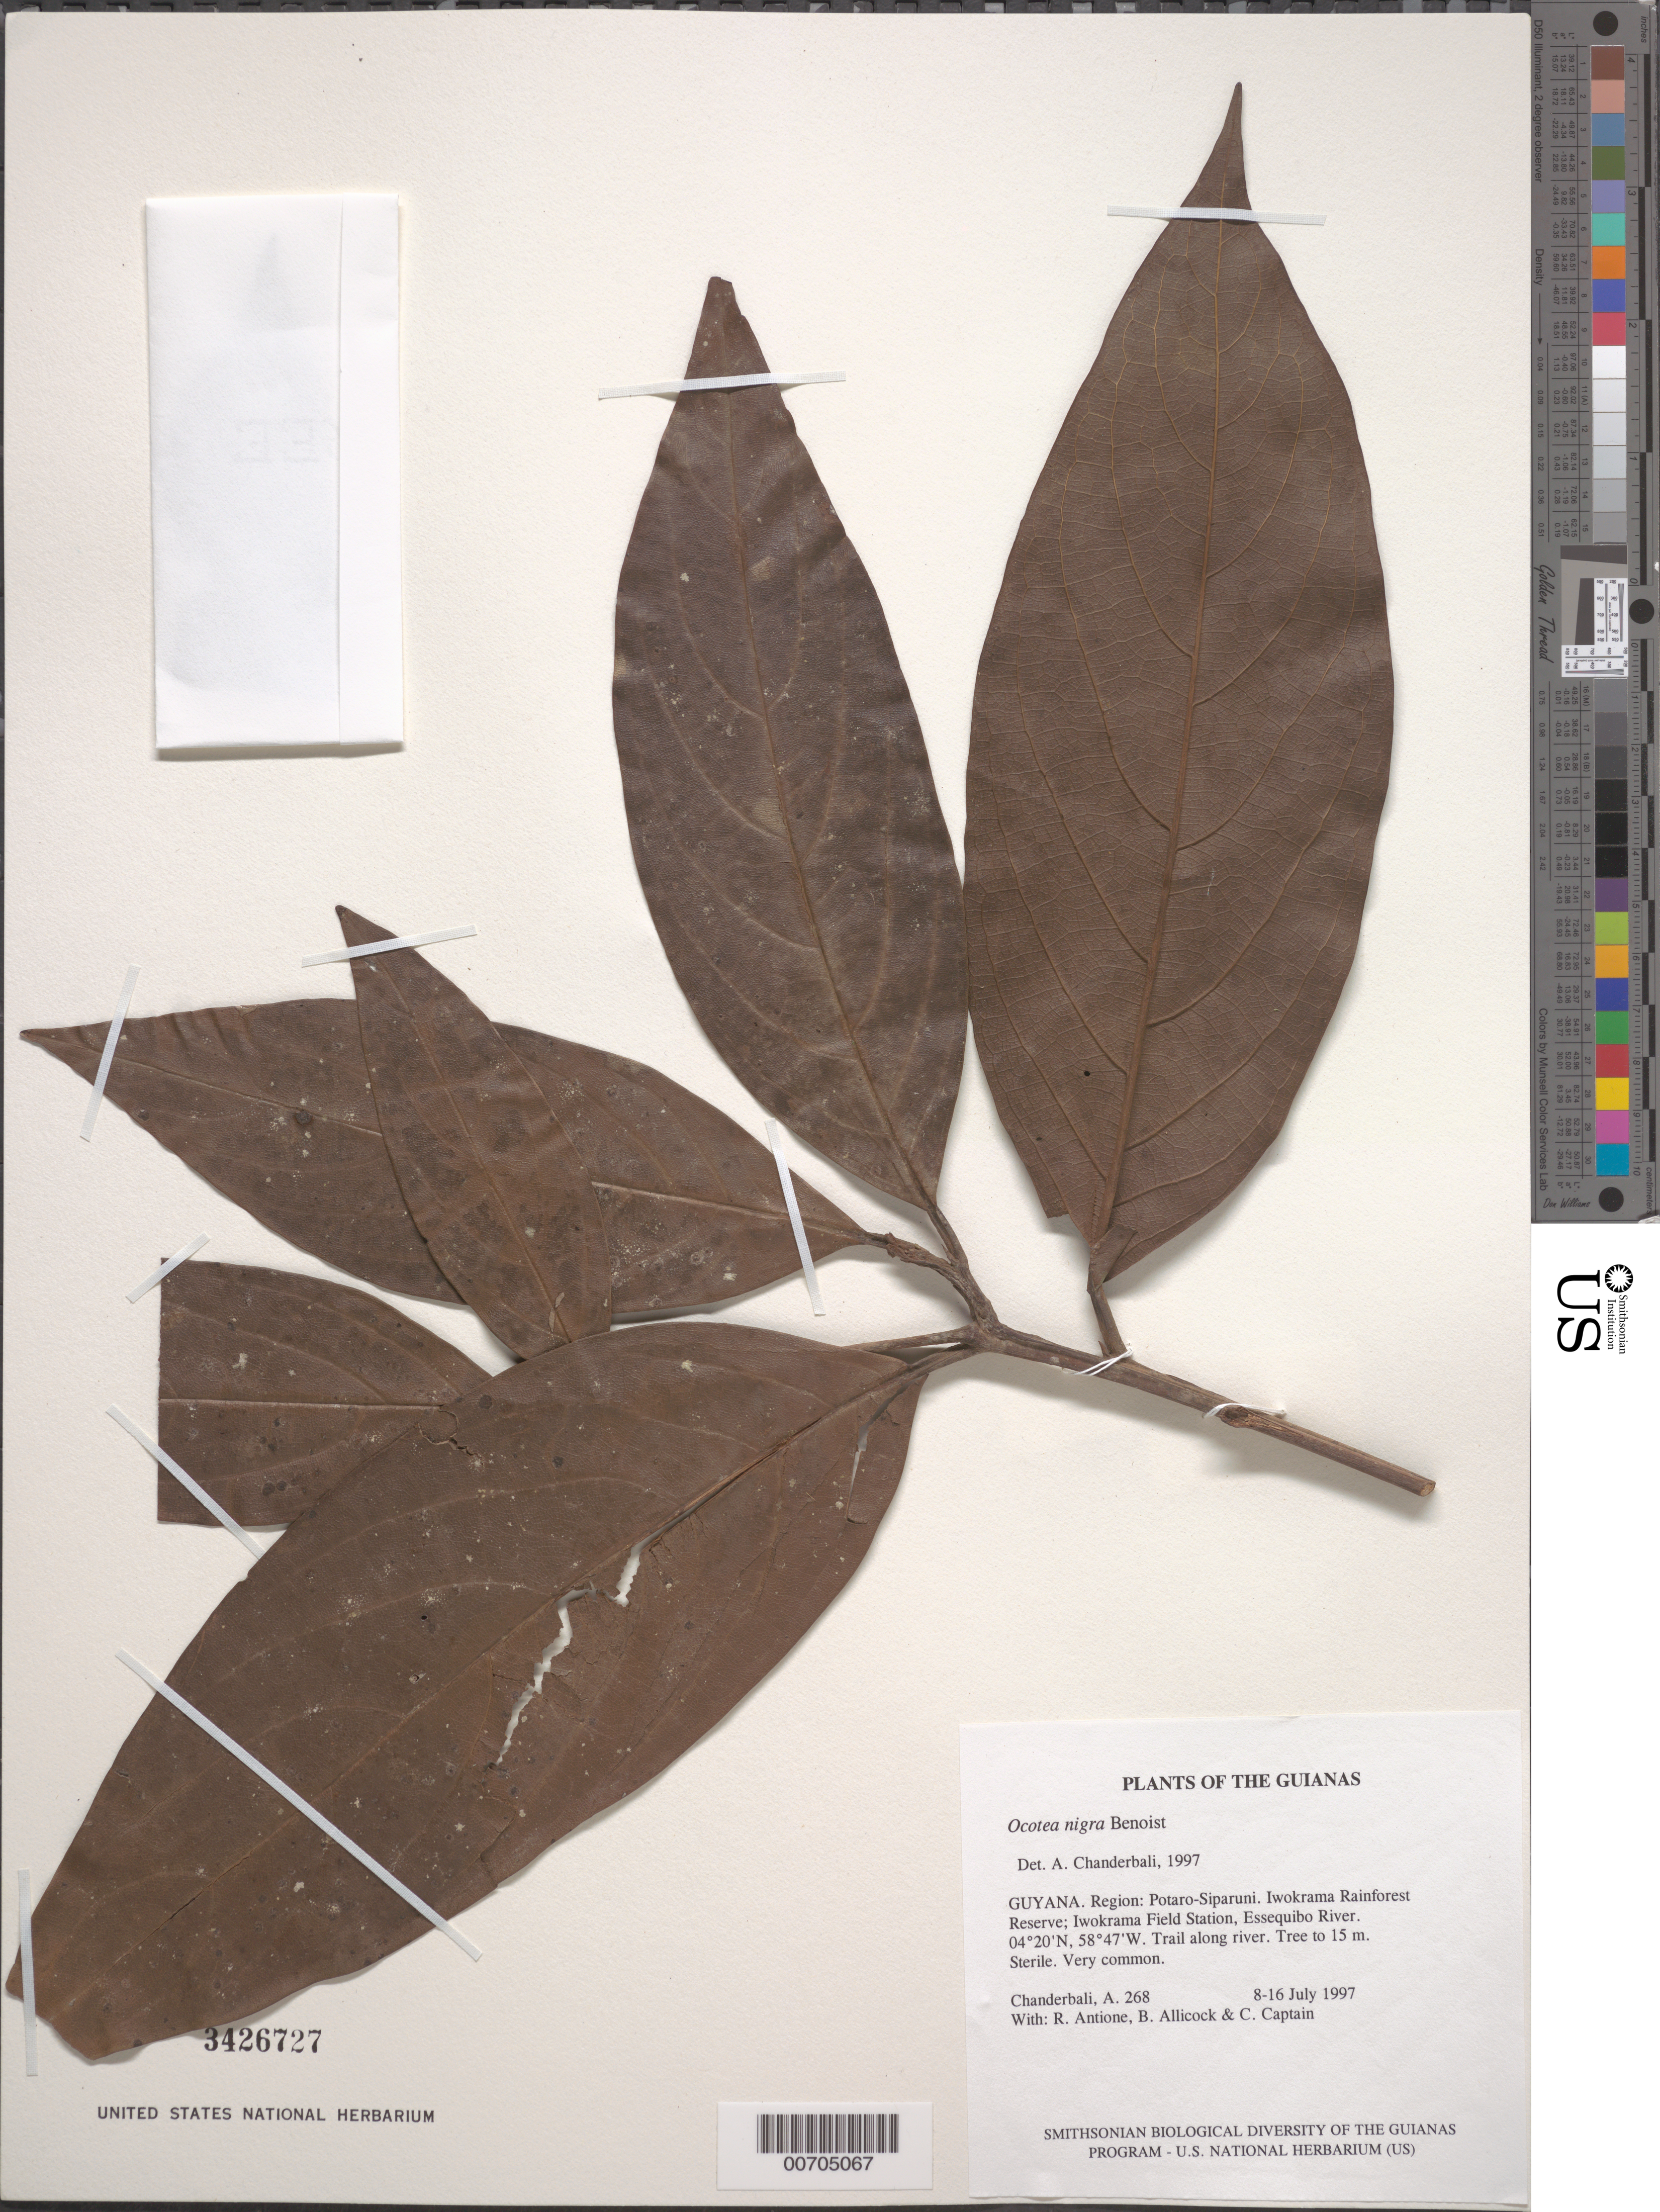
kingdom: Plantae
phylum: Tracheophyta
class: Magnoliopsida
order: Laurales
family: Lauraceae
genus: Ocotea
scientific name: Ocotea nigra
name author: Benoist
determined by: Chanderbali, Andre Shashi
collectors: A. S. Chanderbali, R. Antione, B. Allicock & C. Captain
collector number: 268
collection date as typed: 8-16 July 1997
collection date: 1997-07-08/1997-07-16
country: Guyana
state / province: Potaro-Siparuni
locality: Iwokrama Rainforest Reserve; Iwokrama Field Station, Essequibo River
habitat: Trail along river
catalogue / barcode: US 3426727